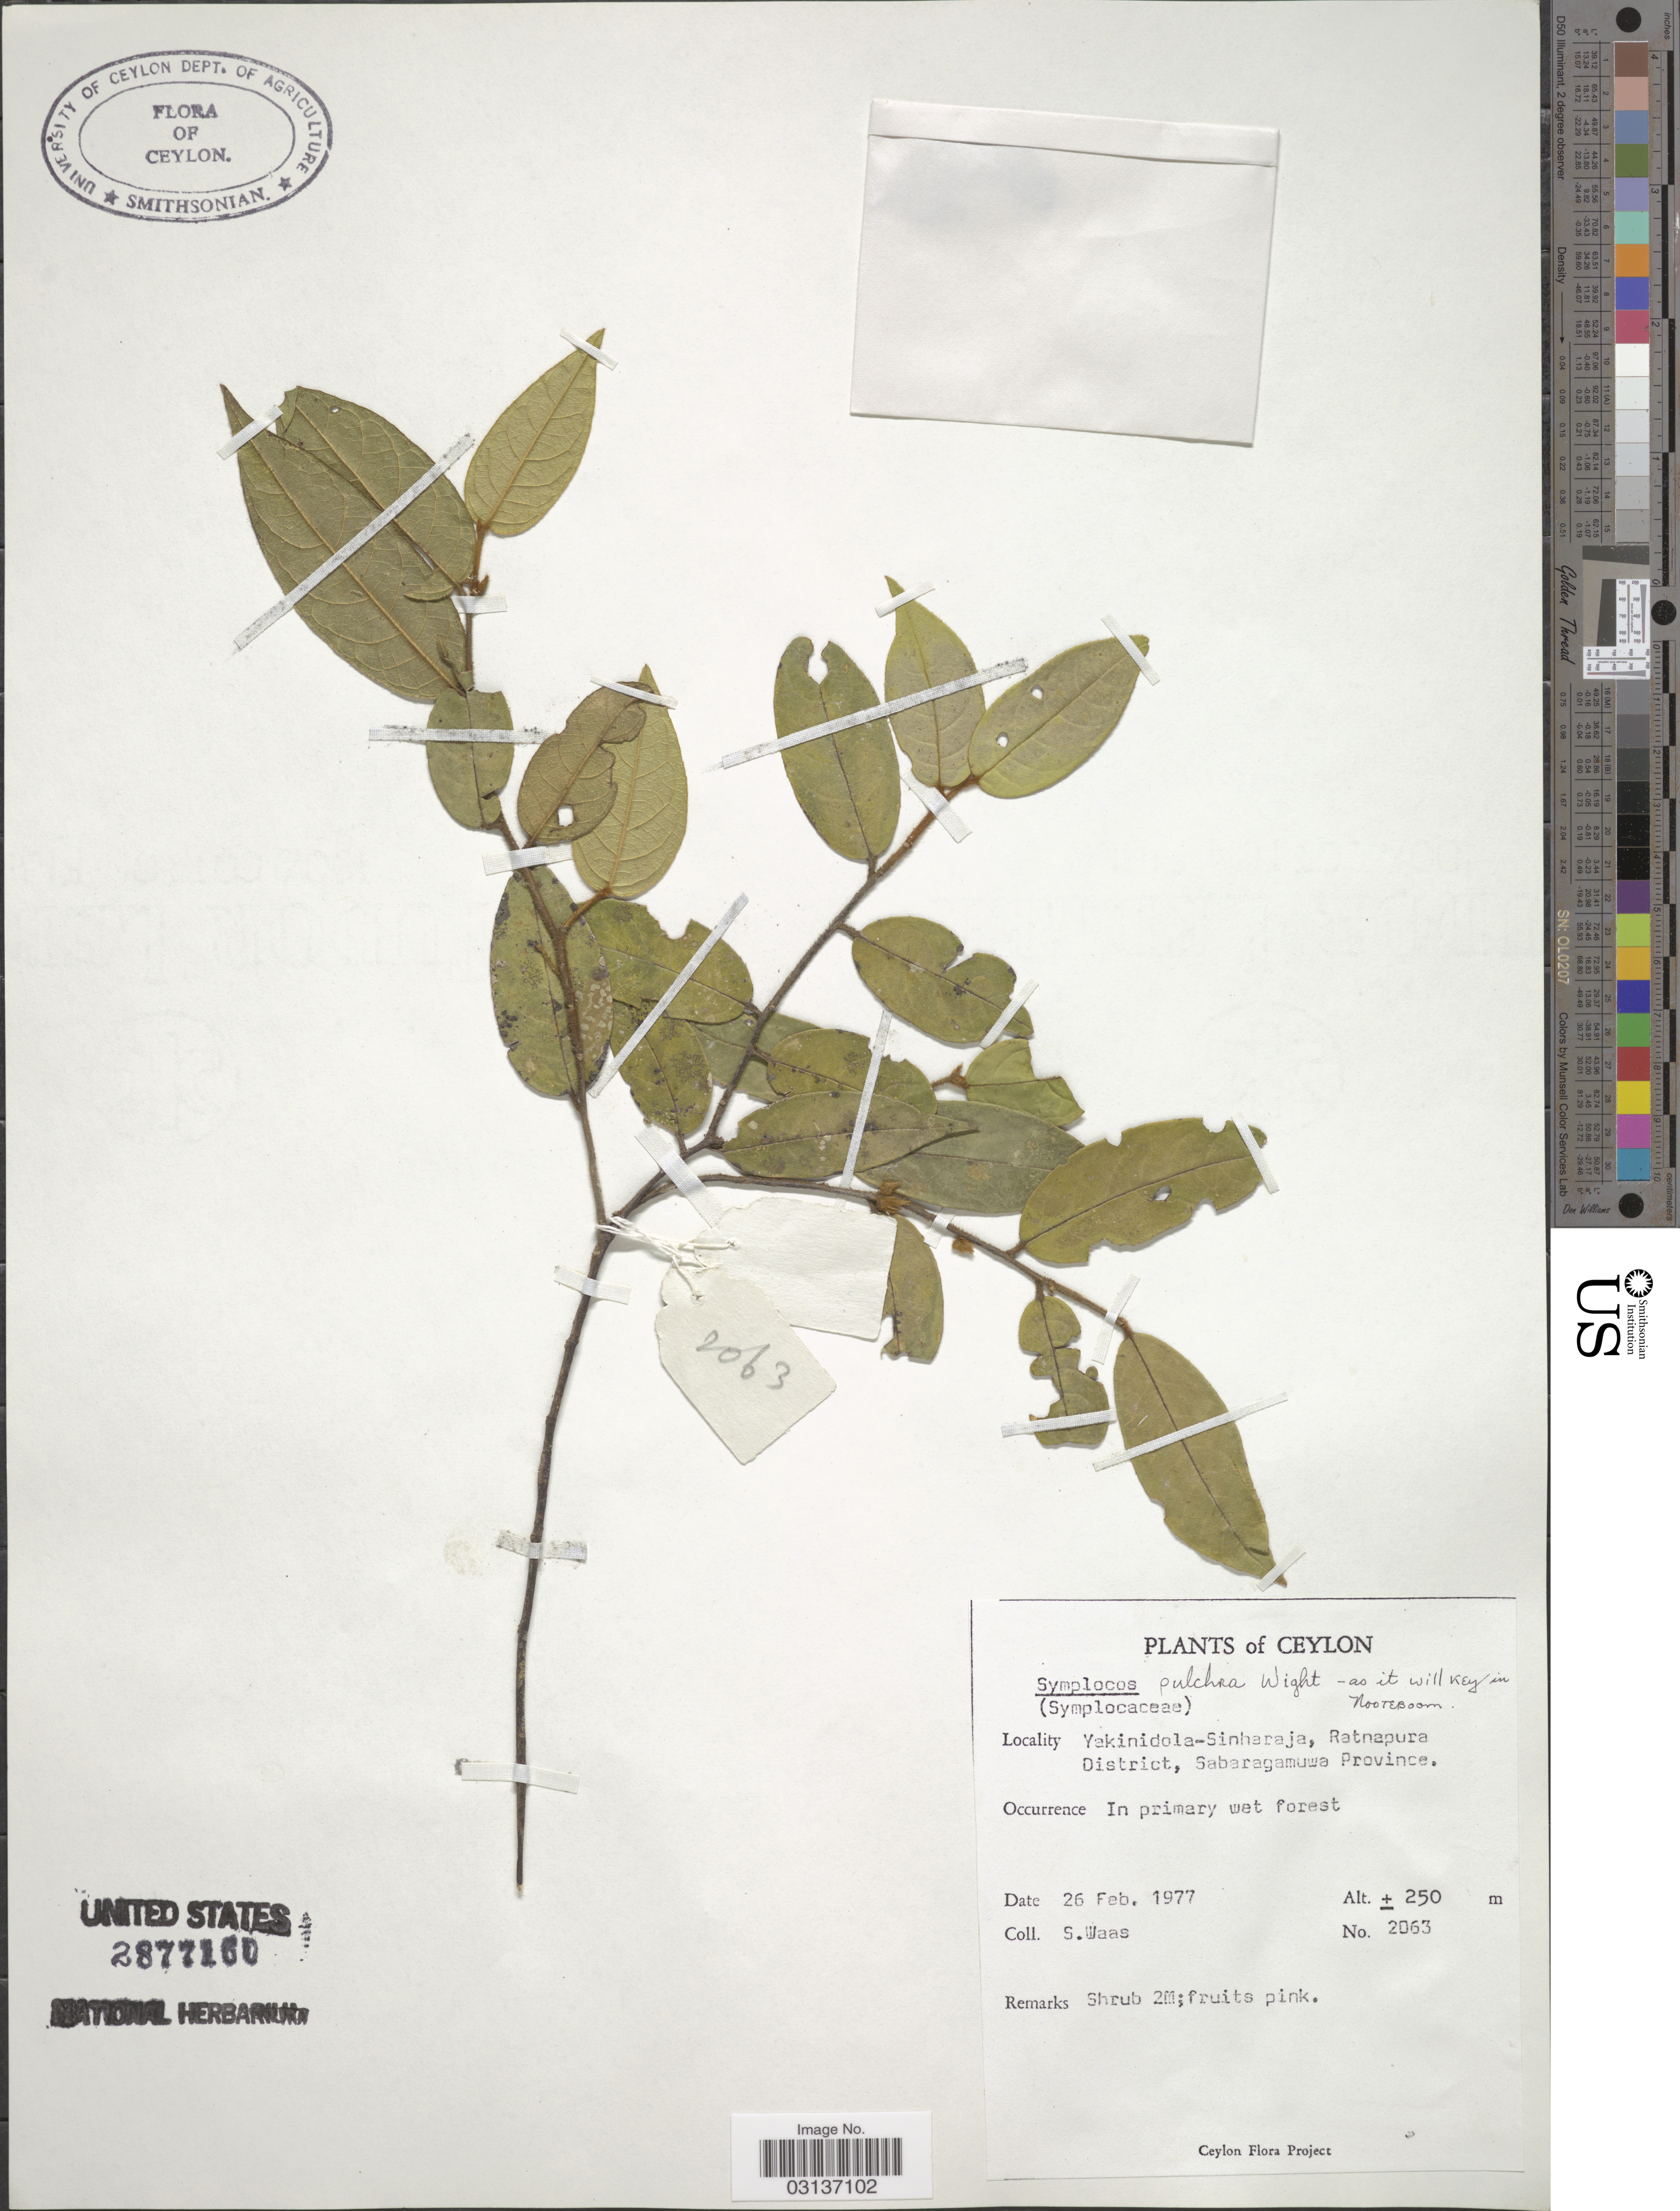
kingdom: Plantae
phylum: Tracheophyta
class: Magnoliopsida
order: Ericales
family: Symplocaceae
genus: Symplocos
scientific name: Symplocos pulchra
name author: Wight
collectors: S. Waas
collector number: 2063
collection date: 1977-02-26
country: Sri Lanka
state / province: Sabaragamuwa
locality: Ceylon. Yakinidola-Sinharaja, Ratnapura District.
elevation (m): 250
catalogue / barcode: US 2877160